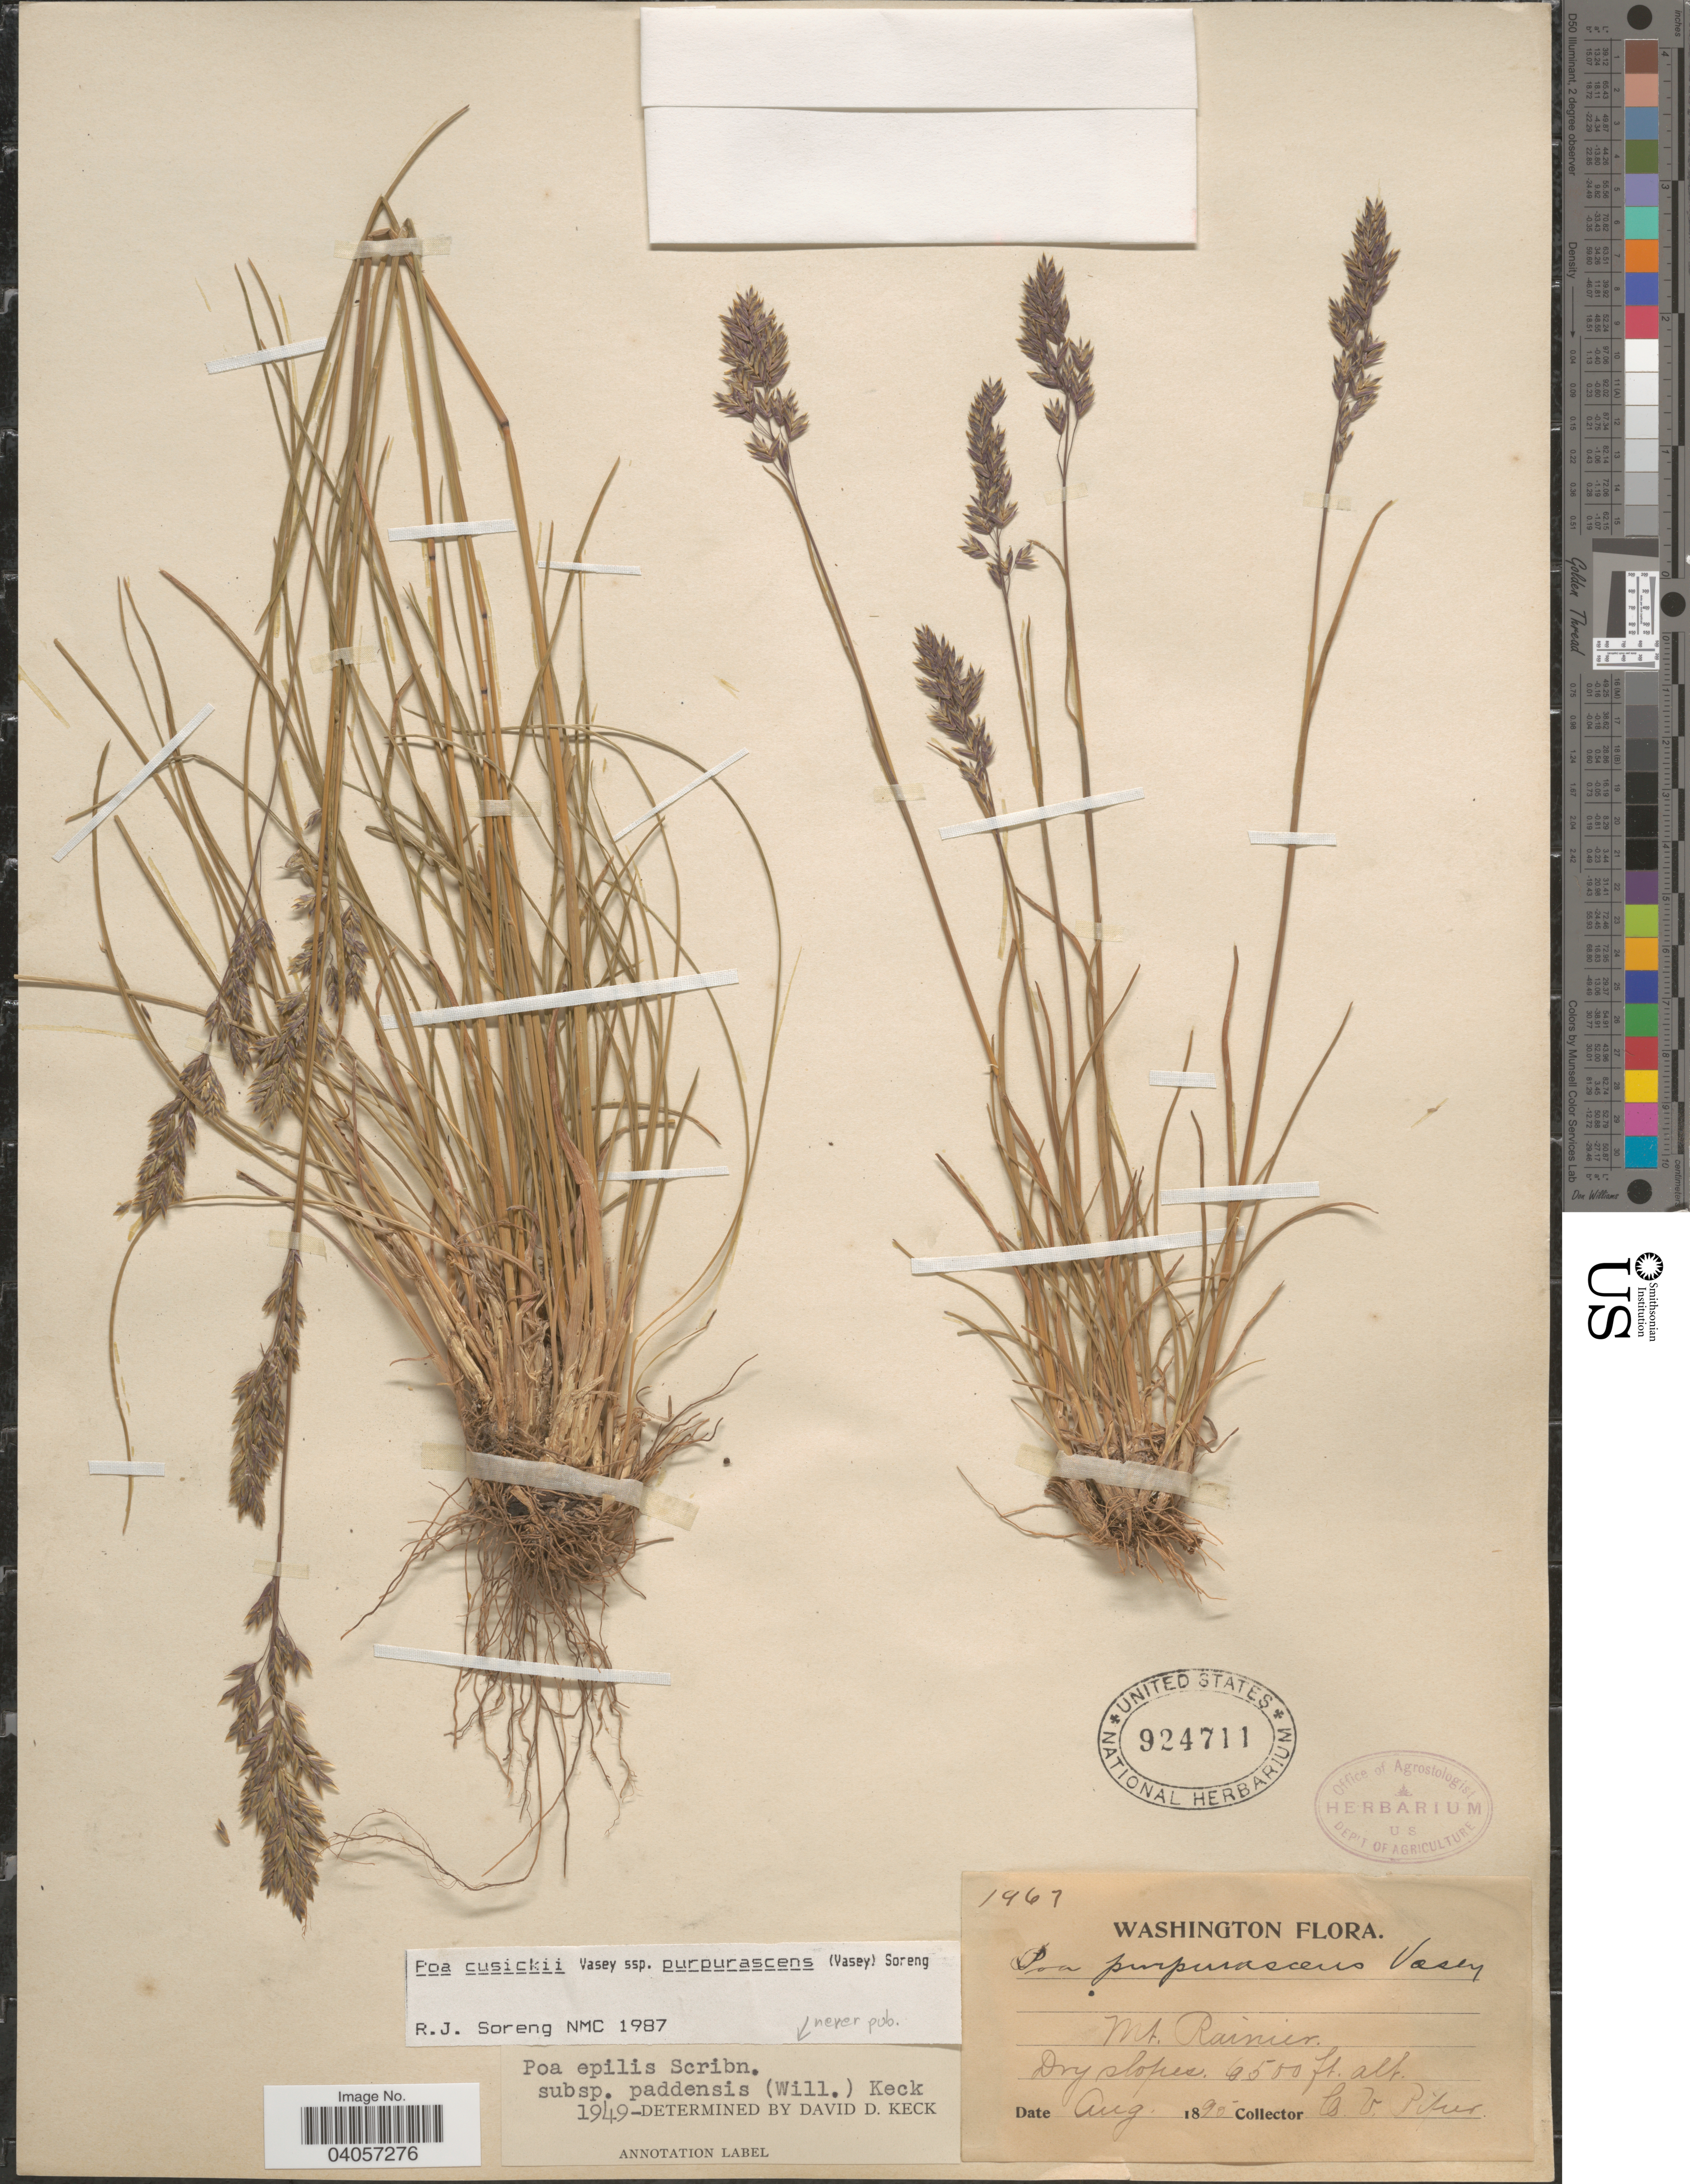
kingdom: Plantae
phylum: Tracheophyta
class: Liliopsida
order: Poales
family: Poaceae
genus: Poa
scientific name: Poa cusickii subsp. purpurascens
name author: (Vasey) Soreng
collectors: C. V. Piper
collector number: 1967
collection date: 1890-08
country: United States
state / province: Washington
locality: Mt. Rainier.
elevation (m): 1981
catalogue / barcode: US 924711